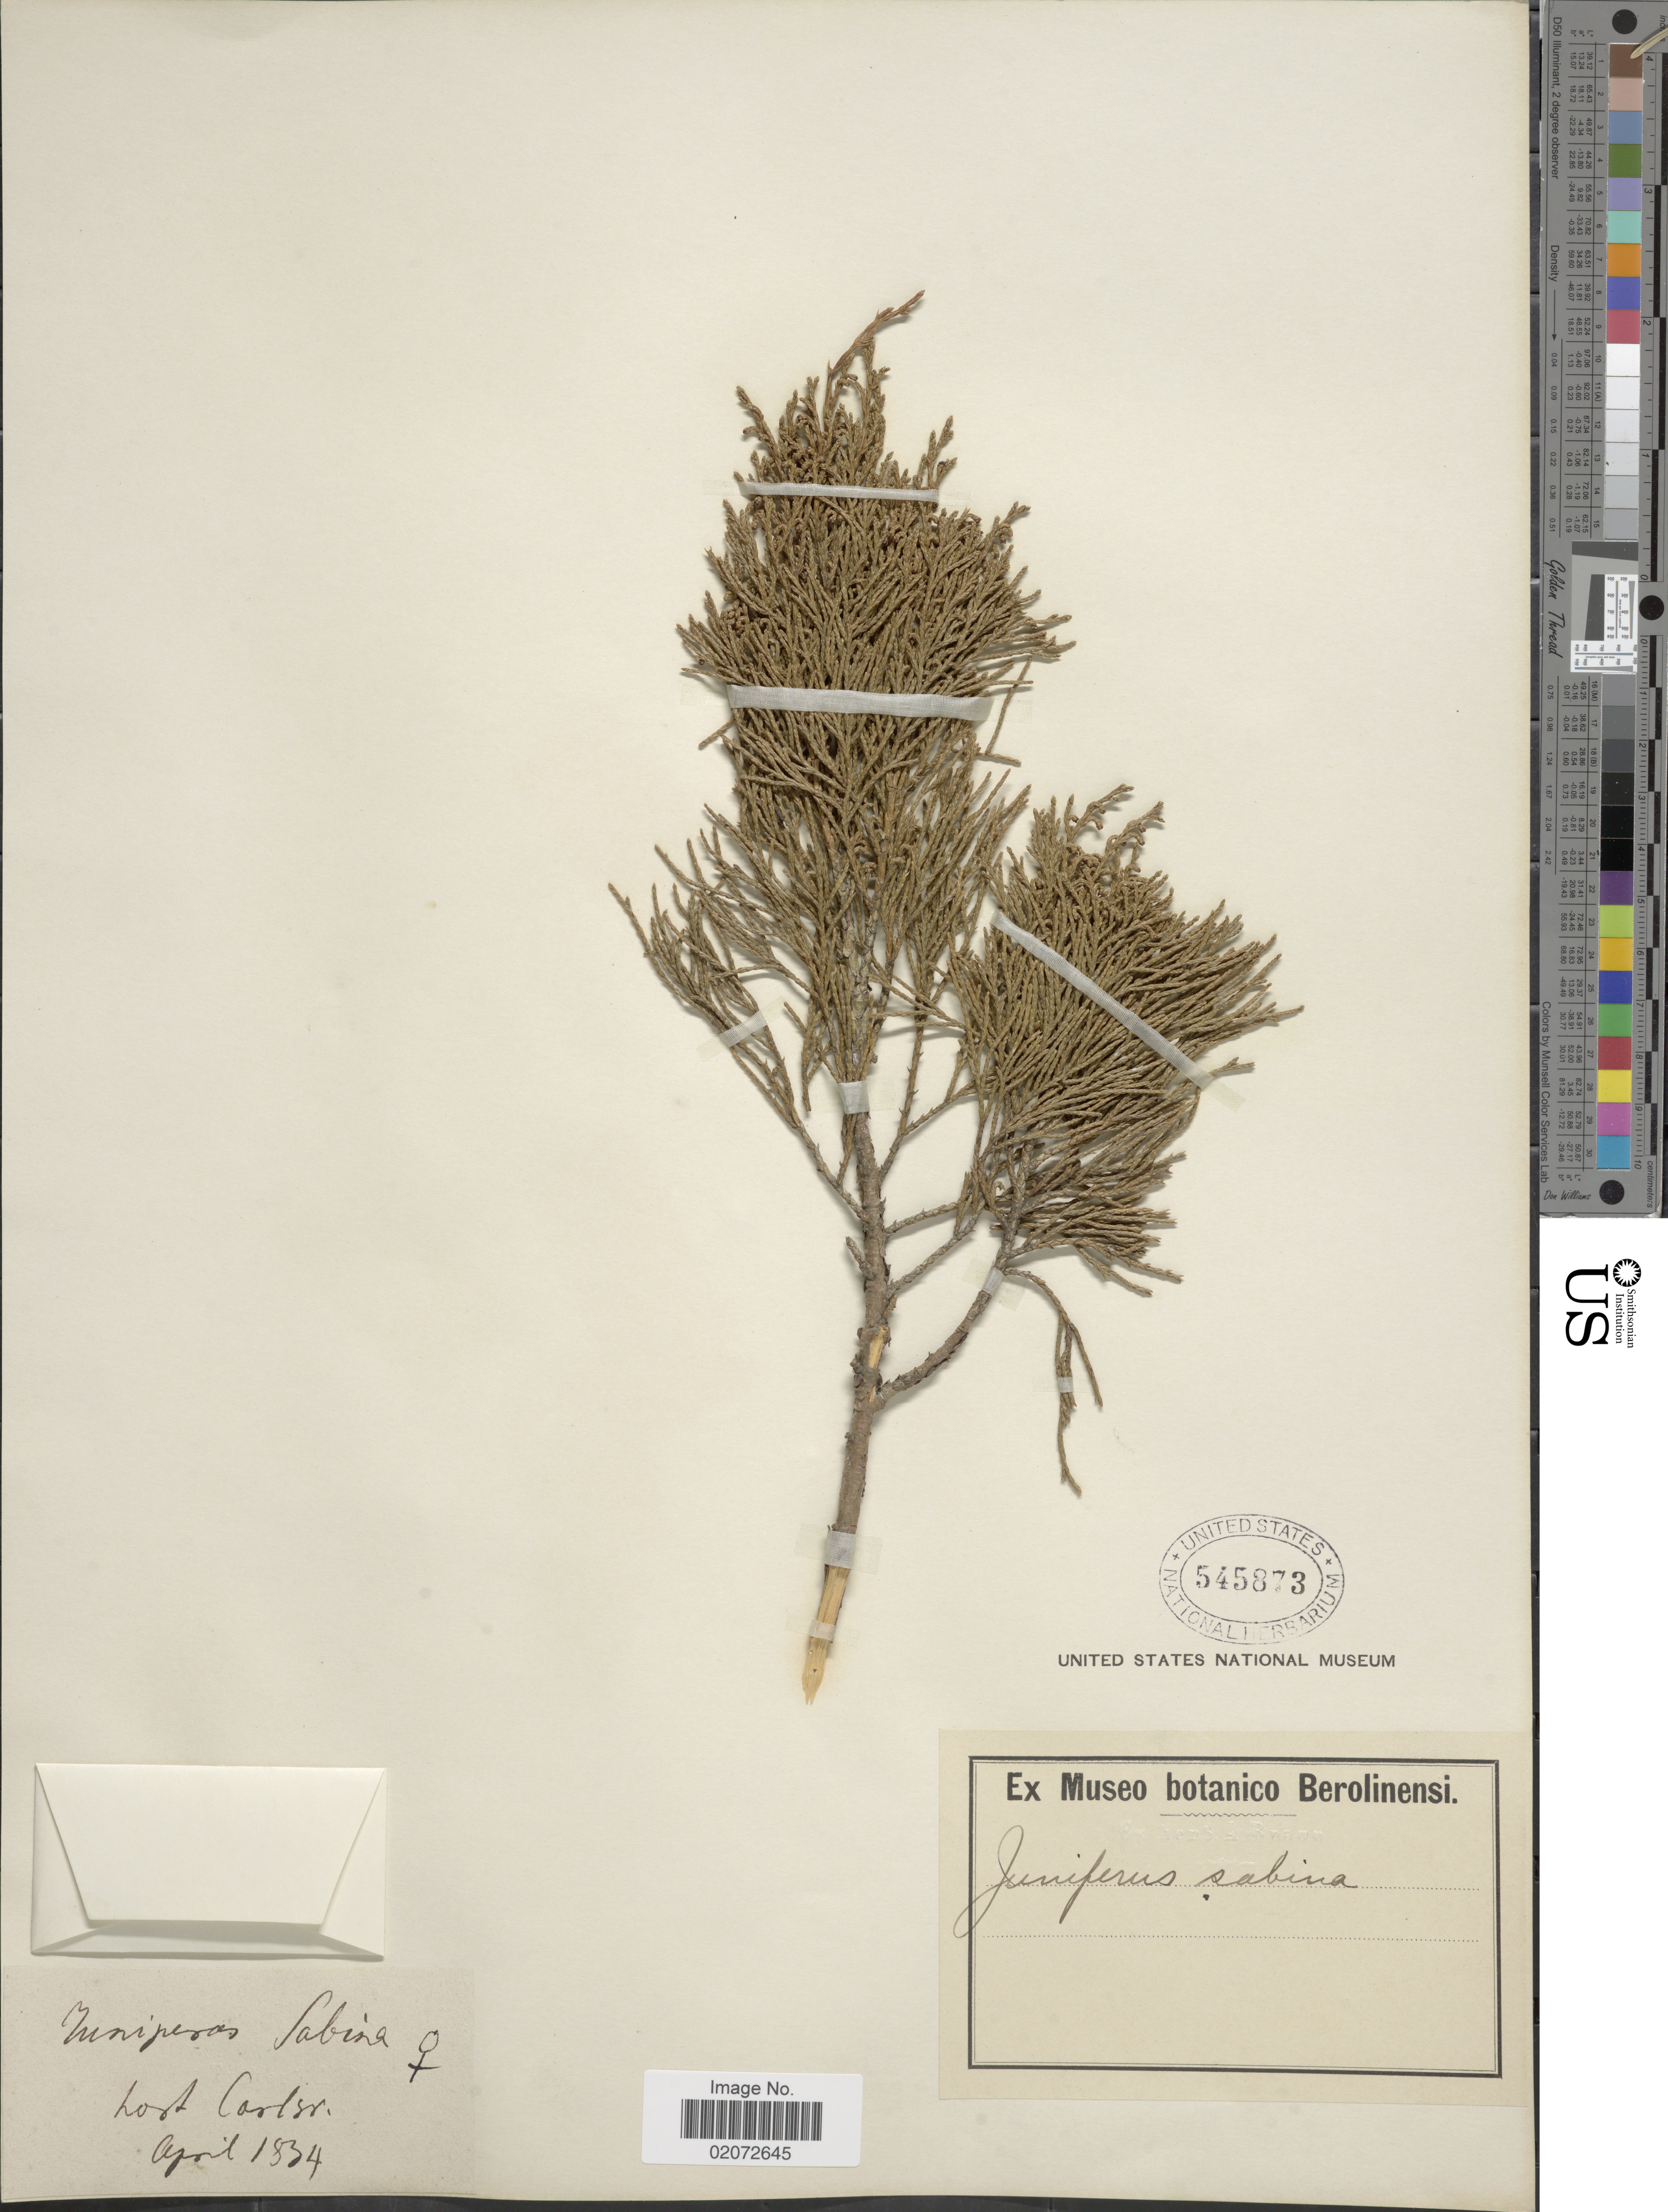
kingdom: Plantae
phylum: Tracheophyta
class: Pinopsida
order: Pinales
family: Cupressaceae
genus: Juniperus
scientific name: Juniperus sabina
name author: L.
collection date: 1834-04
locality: Hort. Carlsr. [interpreted]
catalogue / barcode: US 545873